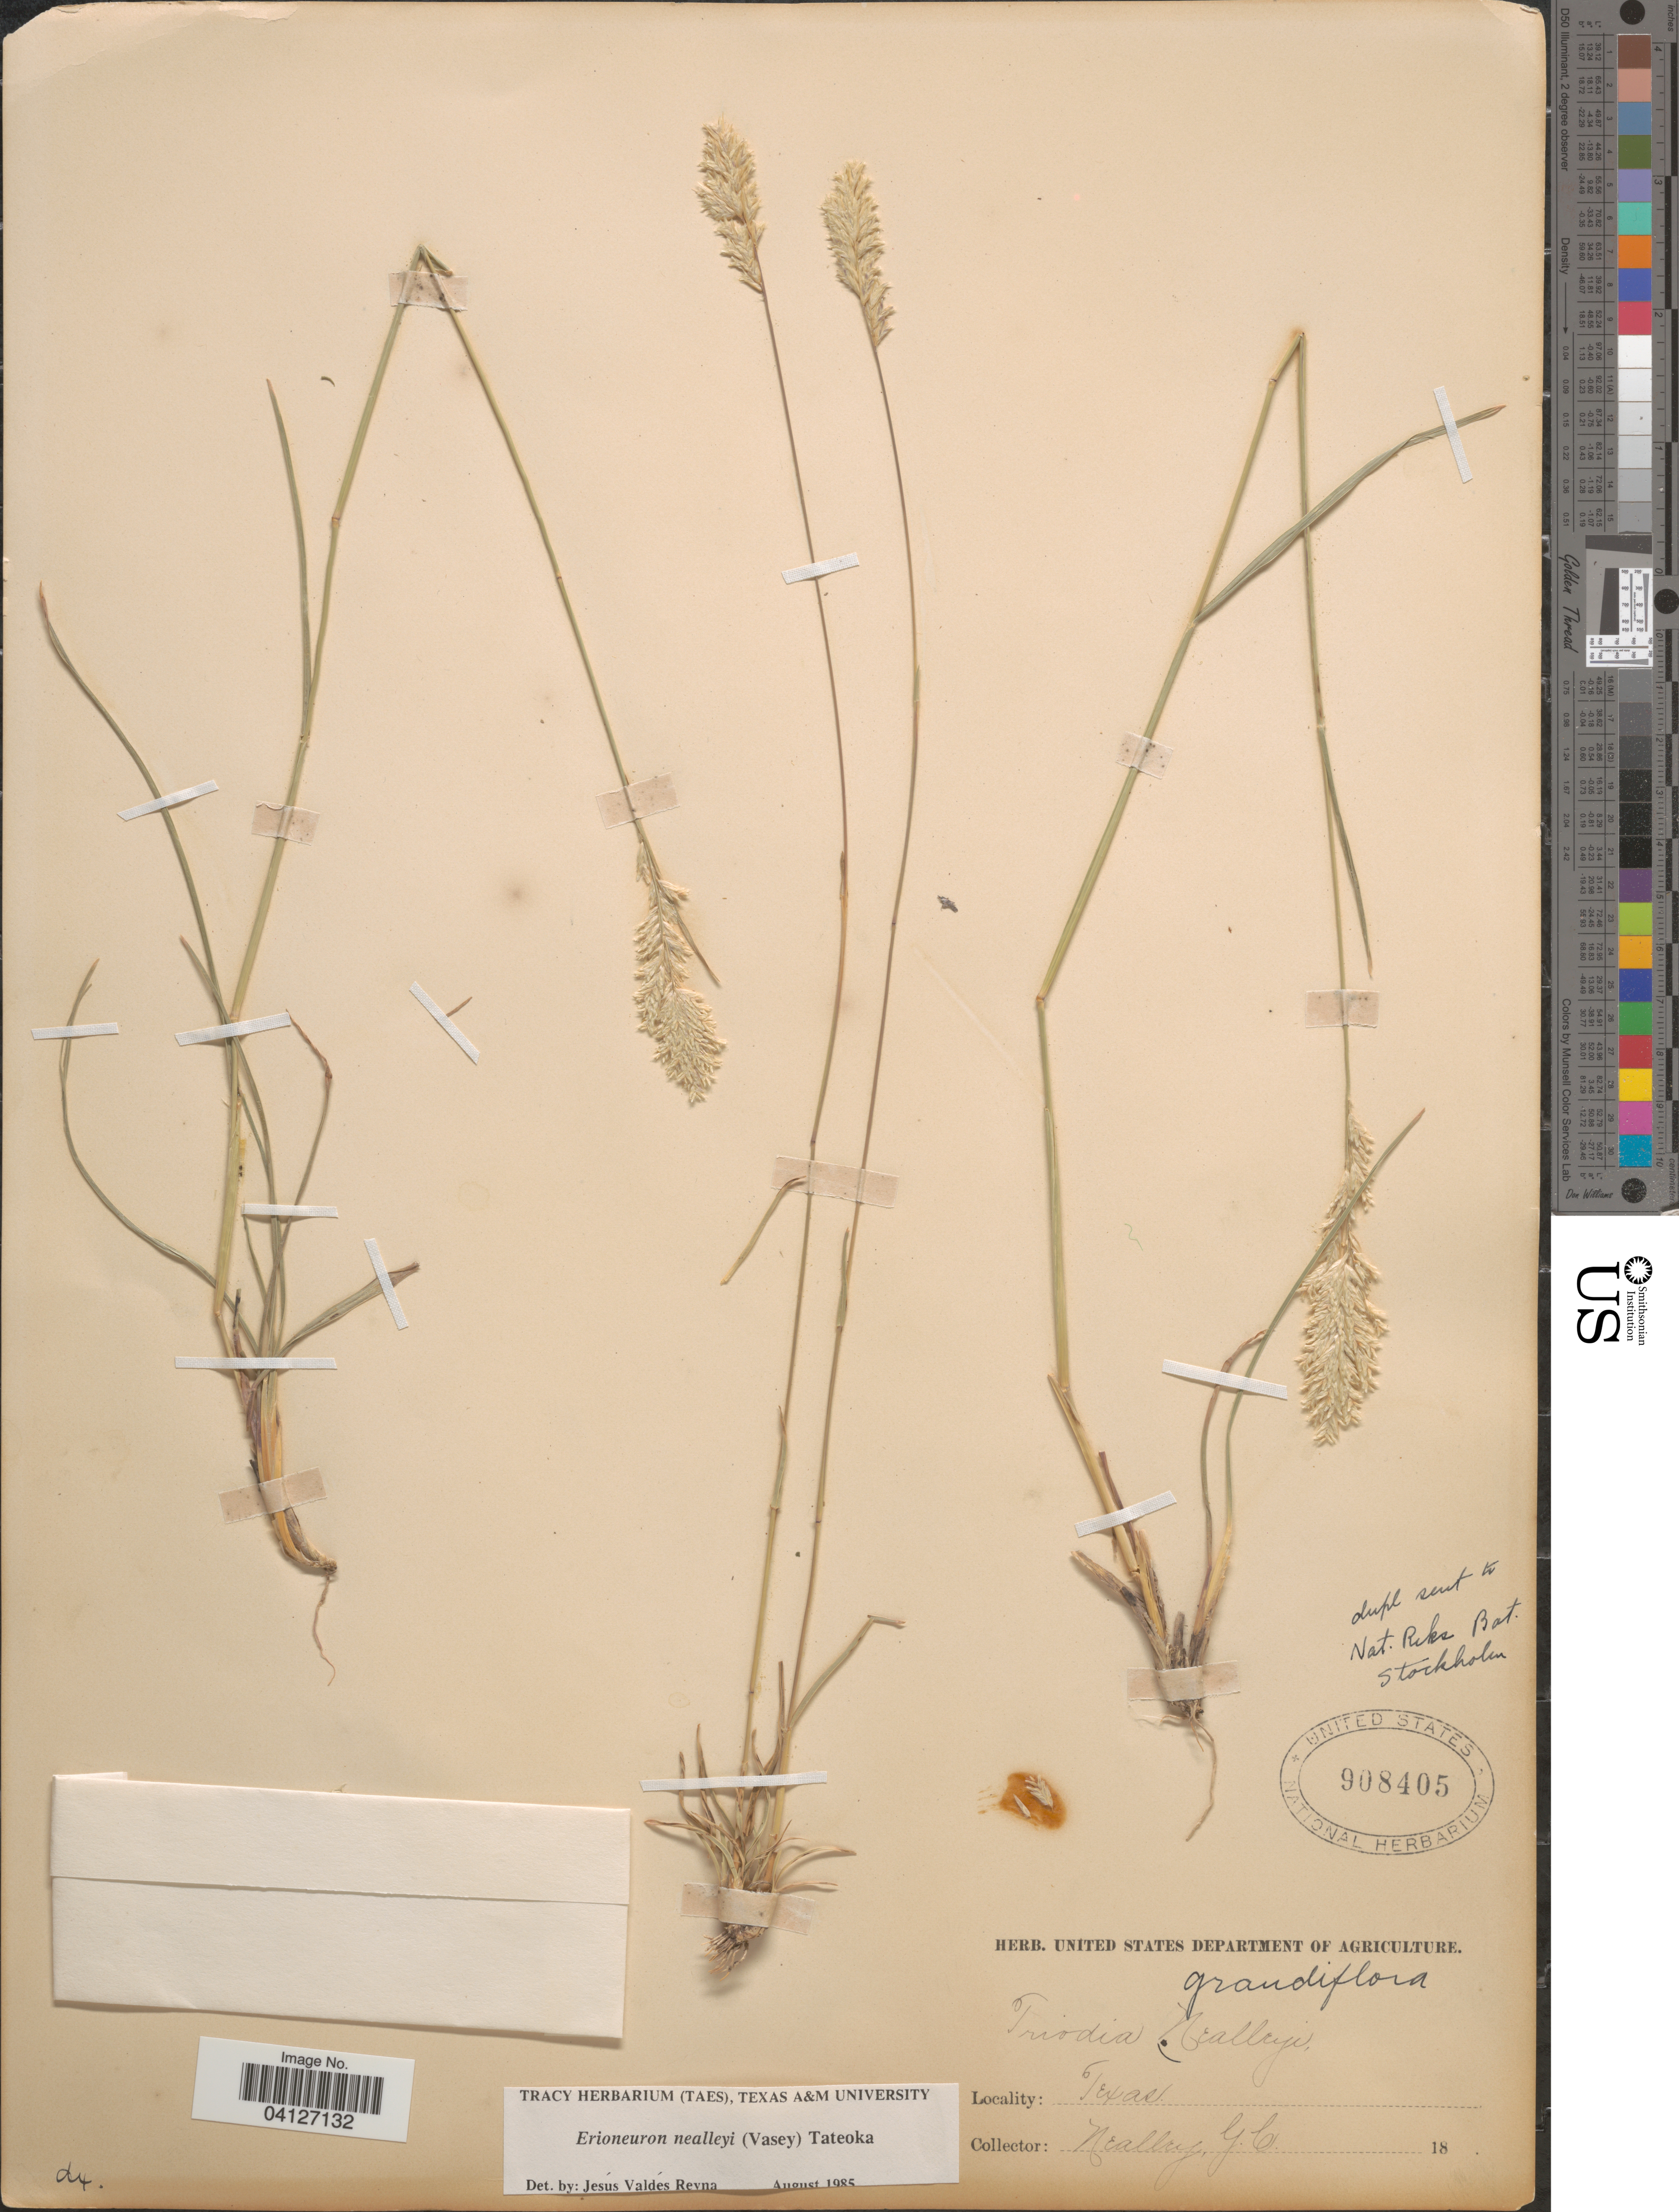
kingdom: Plantae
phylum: Tracheophyta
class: Liliopsida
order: Poales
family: Poaceae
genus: Erioneuron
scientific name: Erioneuron nealleyi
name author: (Vasey) Tateoka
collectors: G. Neally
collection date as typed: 18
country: United States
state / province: Texas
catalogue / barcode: US 908405